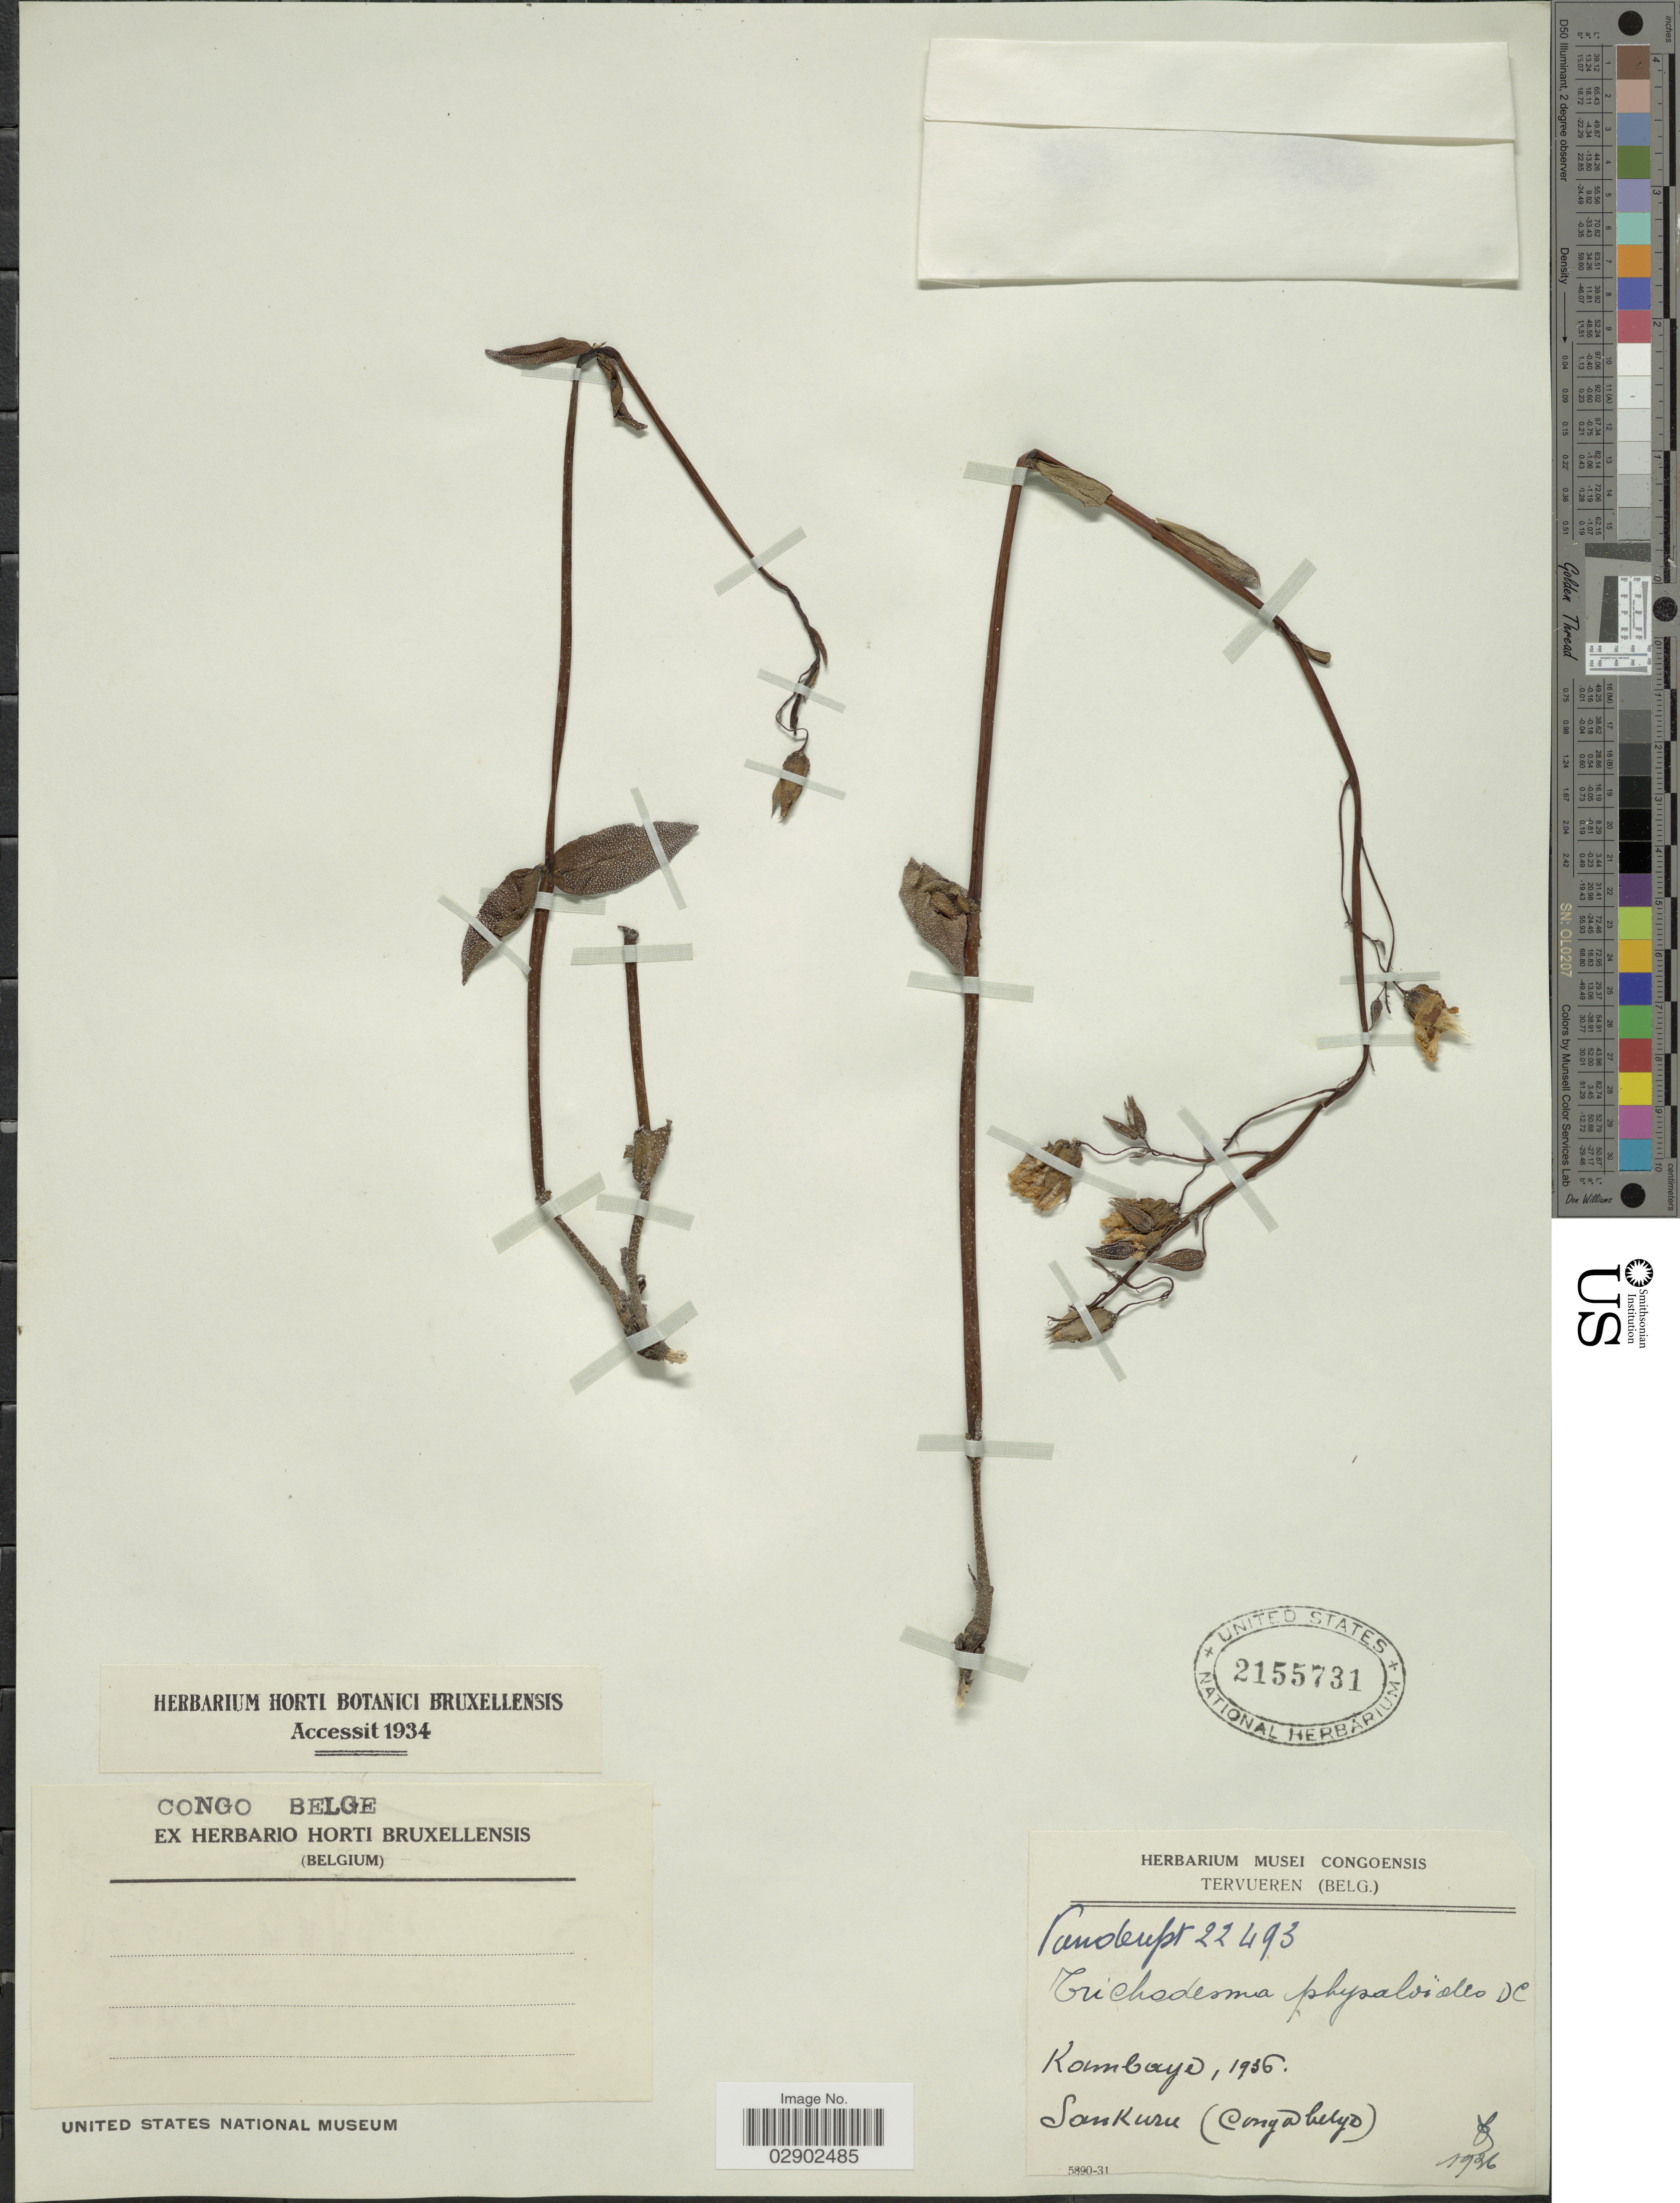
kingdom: Plantae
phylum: Tracheophyta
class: Magnoliopsida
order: Boraginales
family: Boraginaceae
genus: Trichodesma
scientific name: Trichodesma physaloides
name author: (Fenzl) A. DC.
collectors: Vanderyst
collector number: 22493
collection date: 1936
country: Congo, Democratic Republic of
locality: Kambaye. Sankuru (Congo Belge).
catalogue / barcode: US 2155731